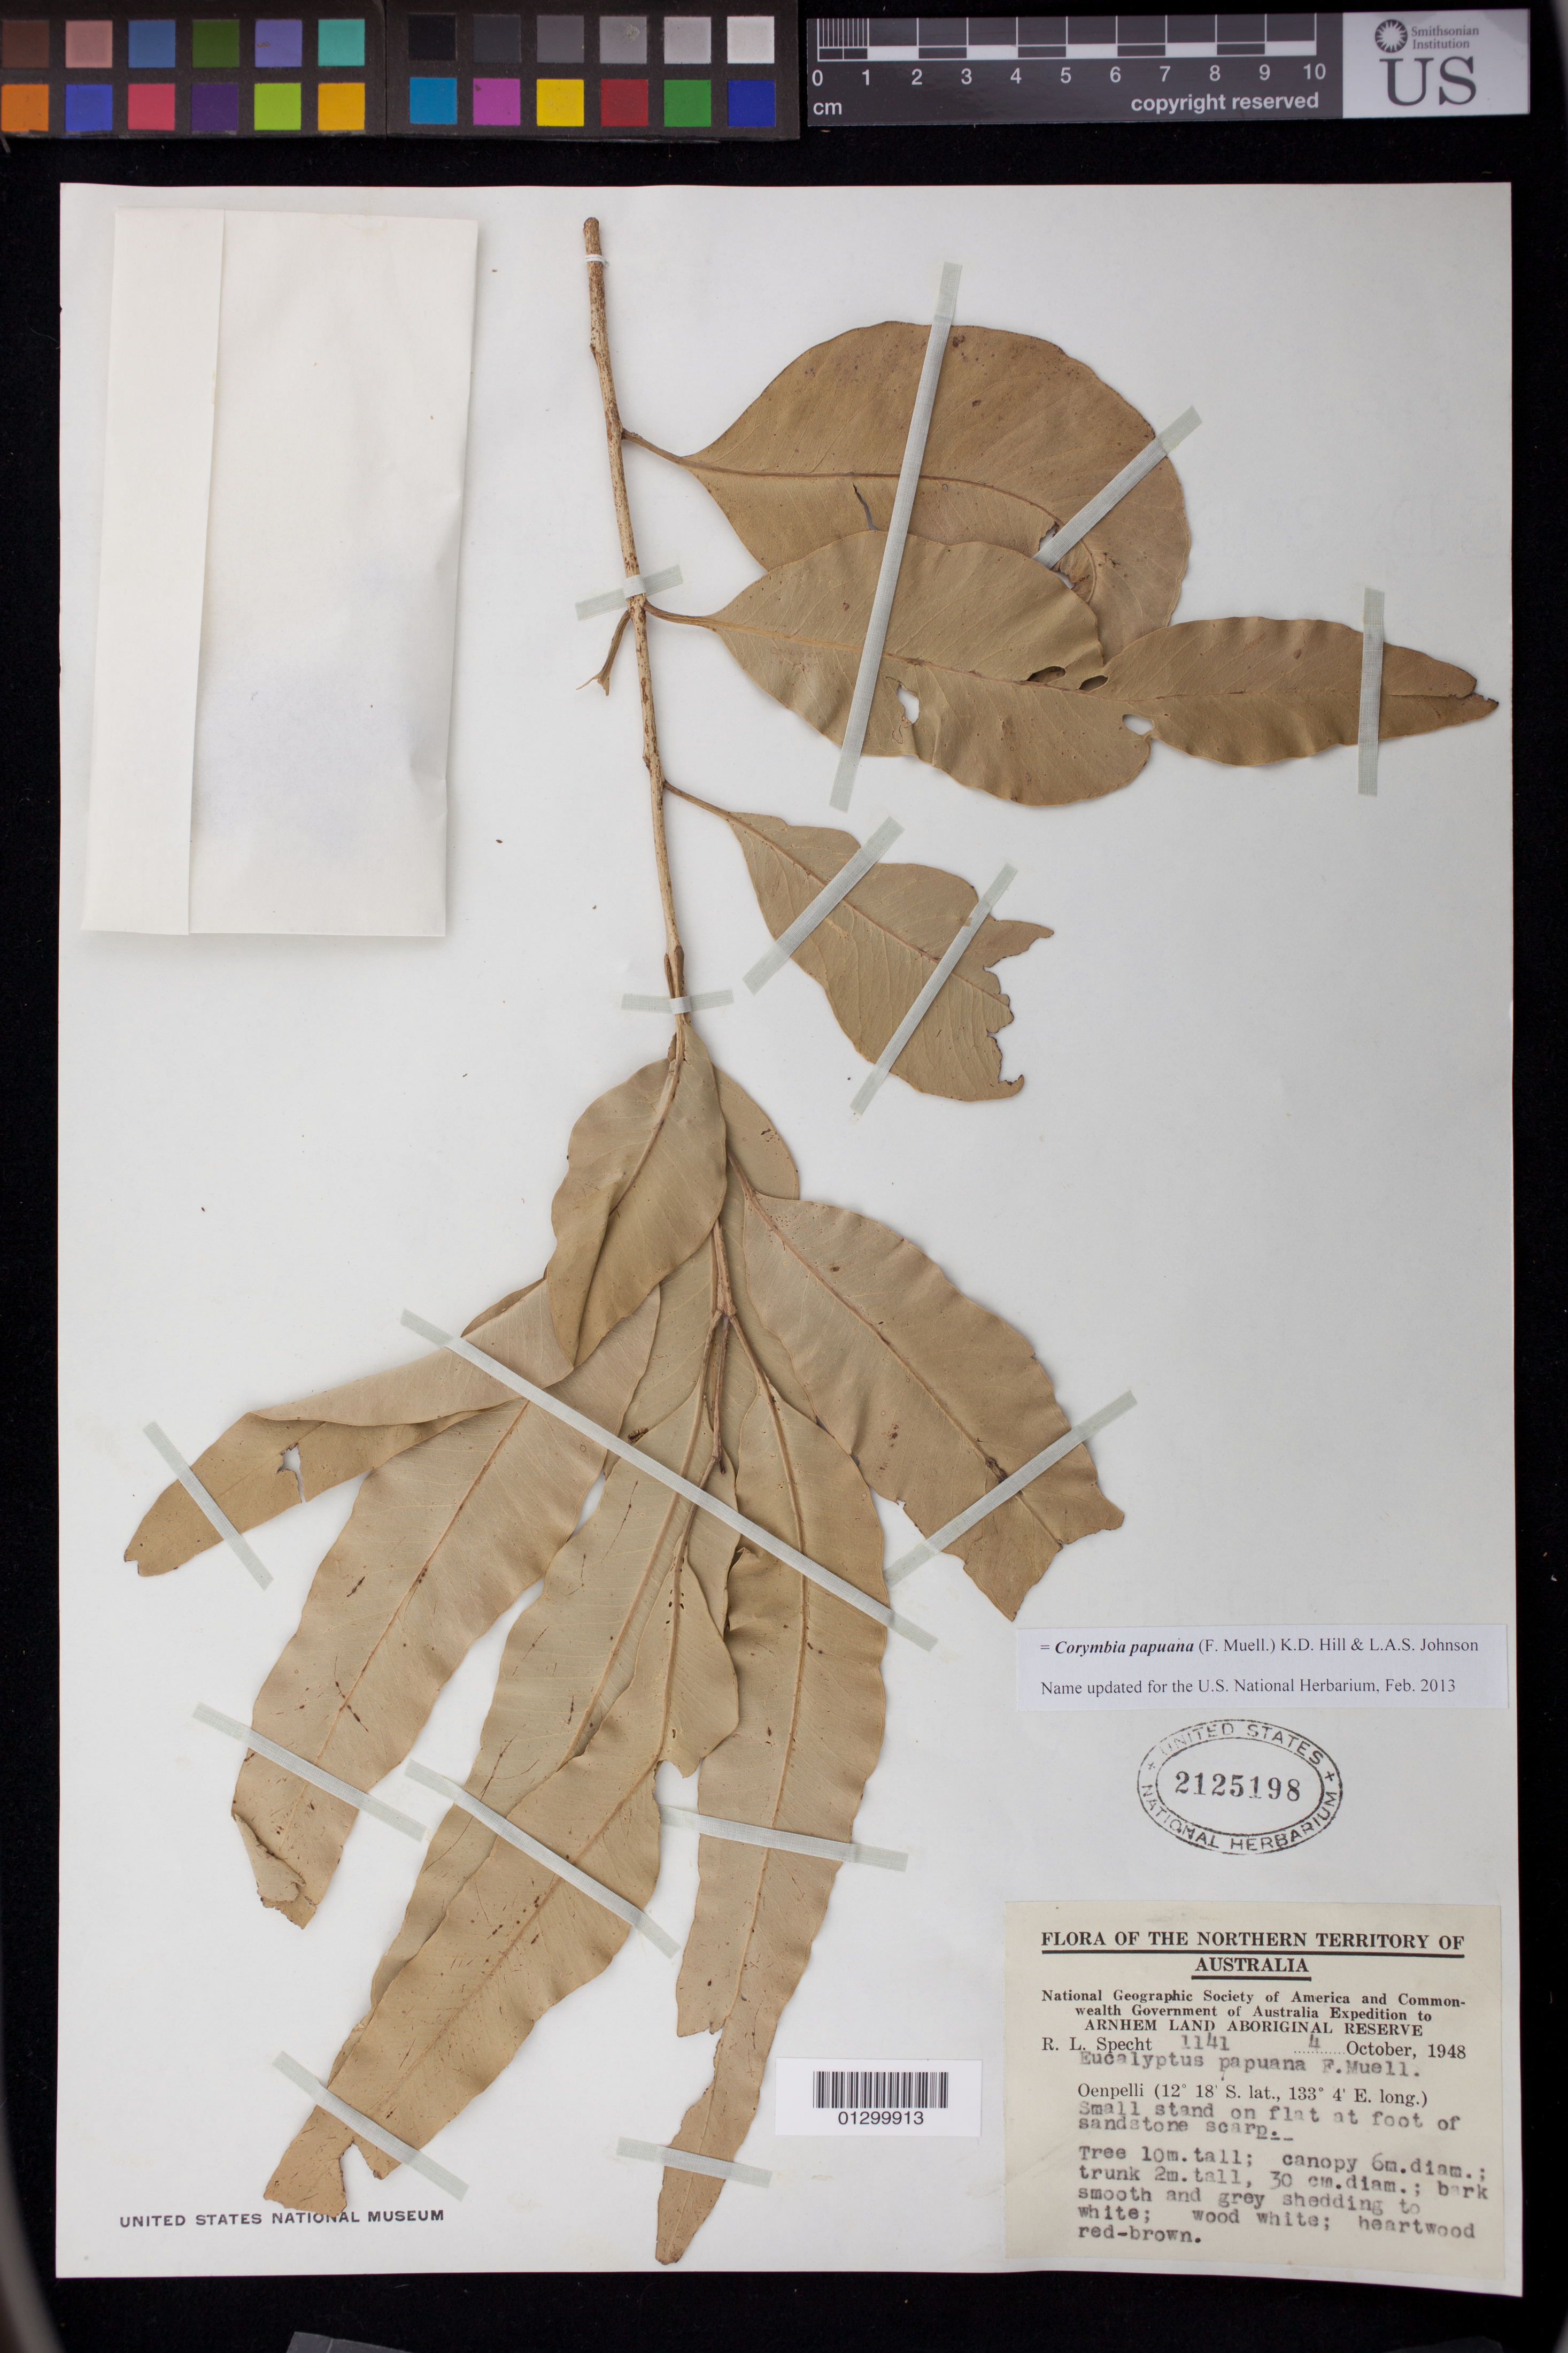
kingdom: Plantae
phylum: Tracheophyta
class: Magnoliopsida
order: Myrtales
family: Myrtaceae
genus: Corymbia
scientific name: Corymbia papuana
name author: (F. Muell.) K.D. Hill & L.A.S. Johnson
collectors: R. L. Specht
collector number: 1141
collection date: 1948-10-04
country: Australia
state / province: Northern Territory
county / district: West Arnhem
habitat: Small stand on flat at foot of sandstone scarp.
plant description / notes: Tree 10 m. tall; canopy 6 m. diam.; trunk 2 m. tall, 30 cm. diam.; bark smooth and grey shedding to white; wood white; heartwood red-brown.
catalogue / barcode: US 2125198